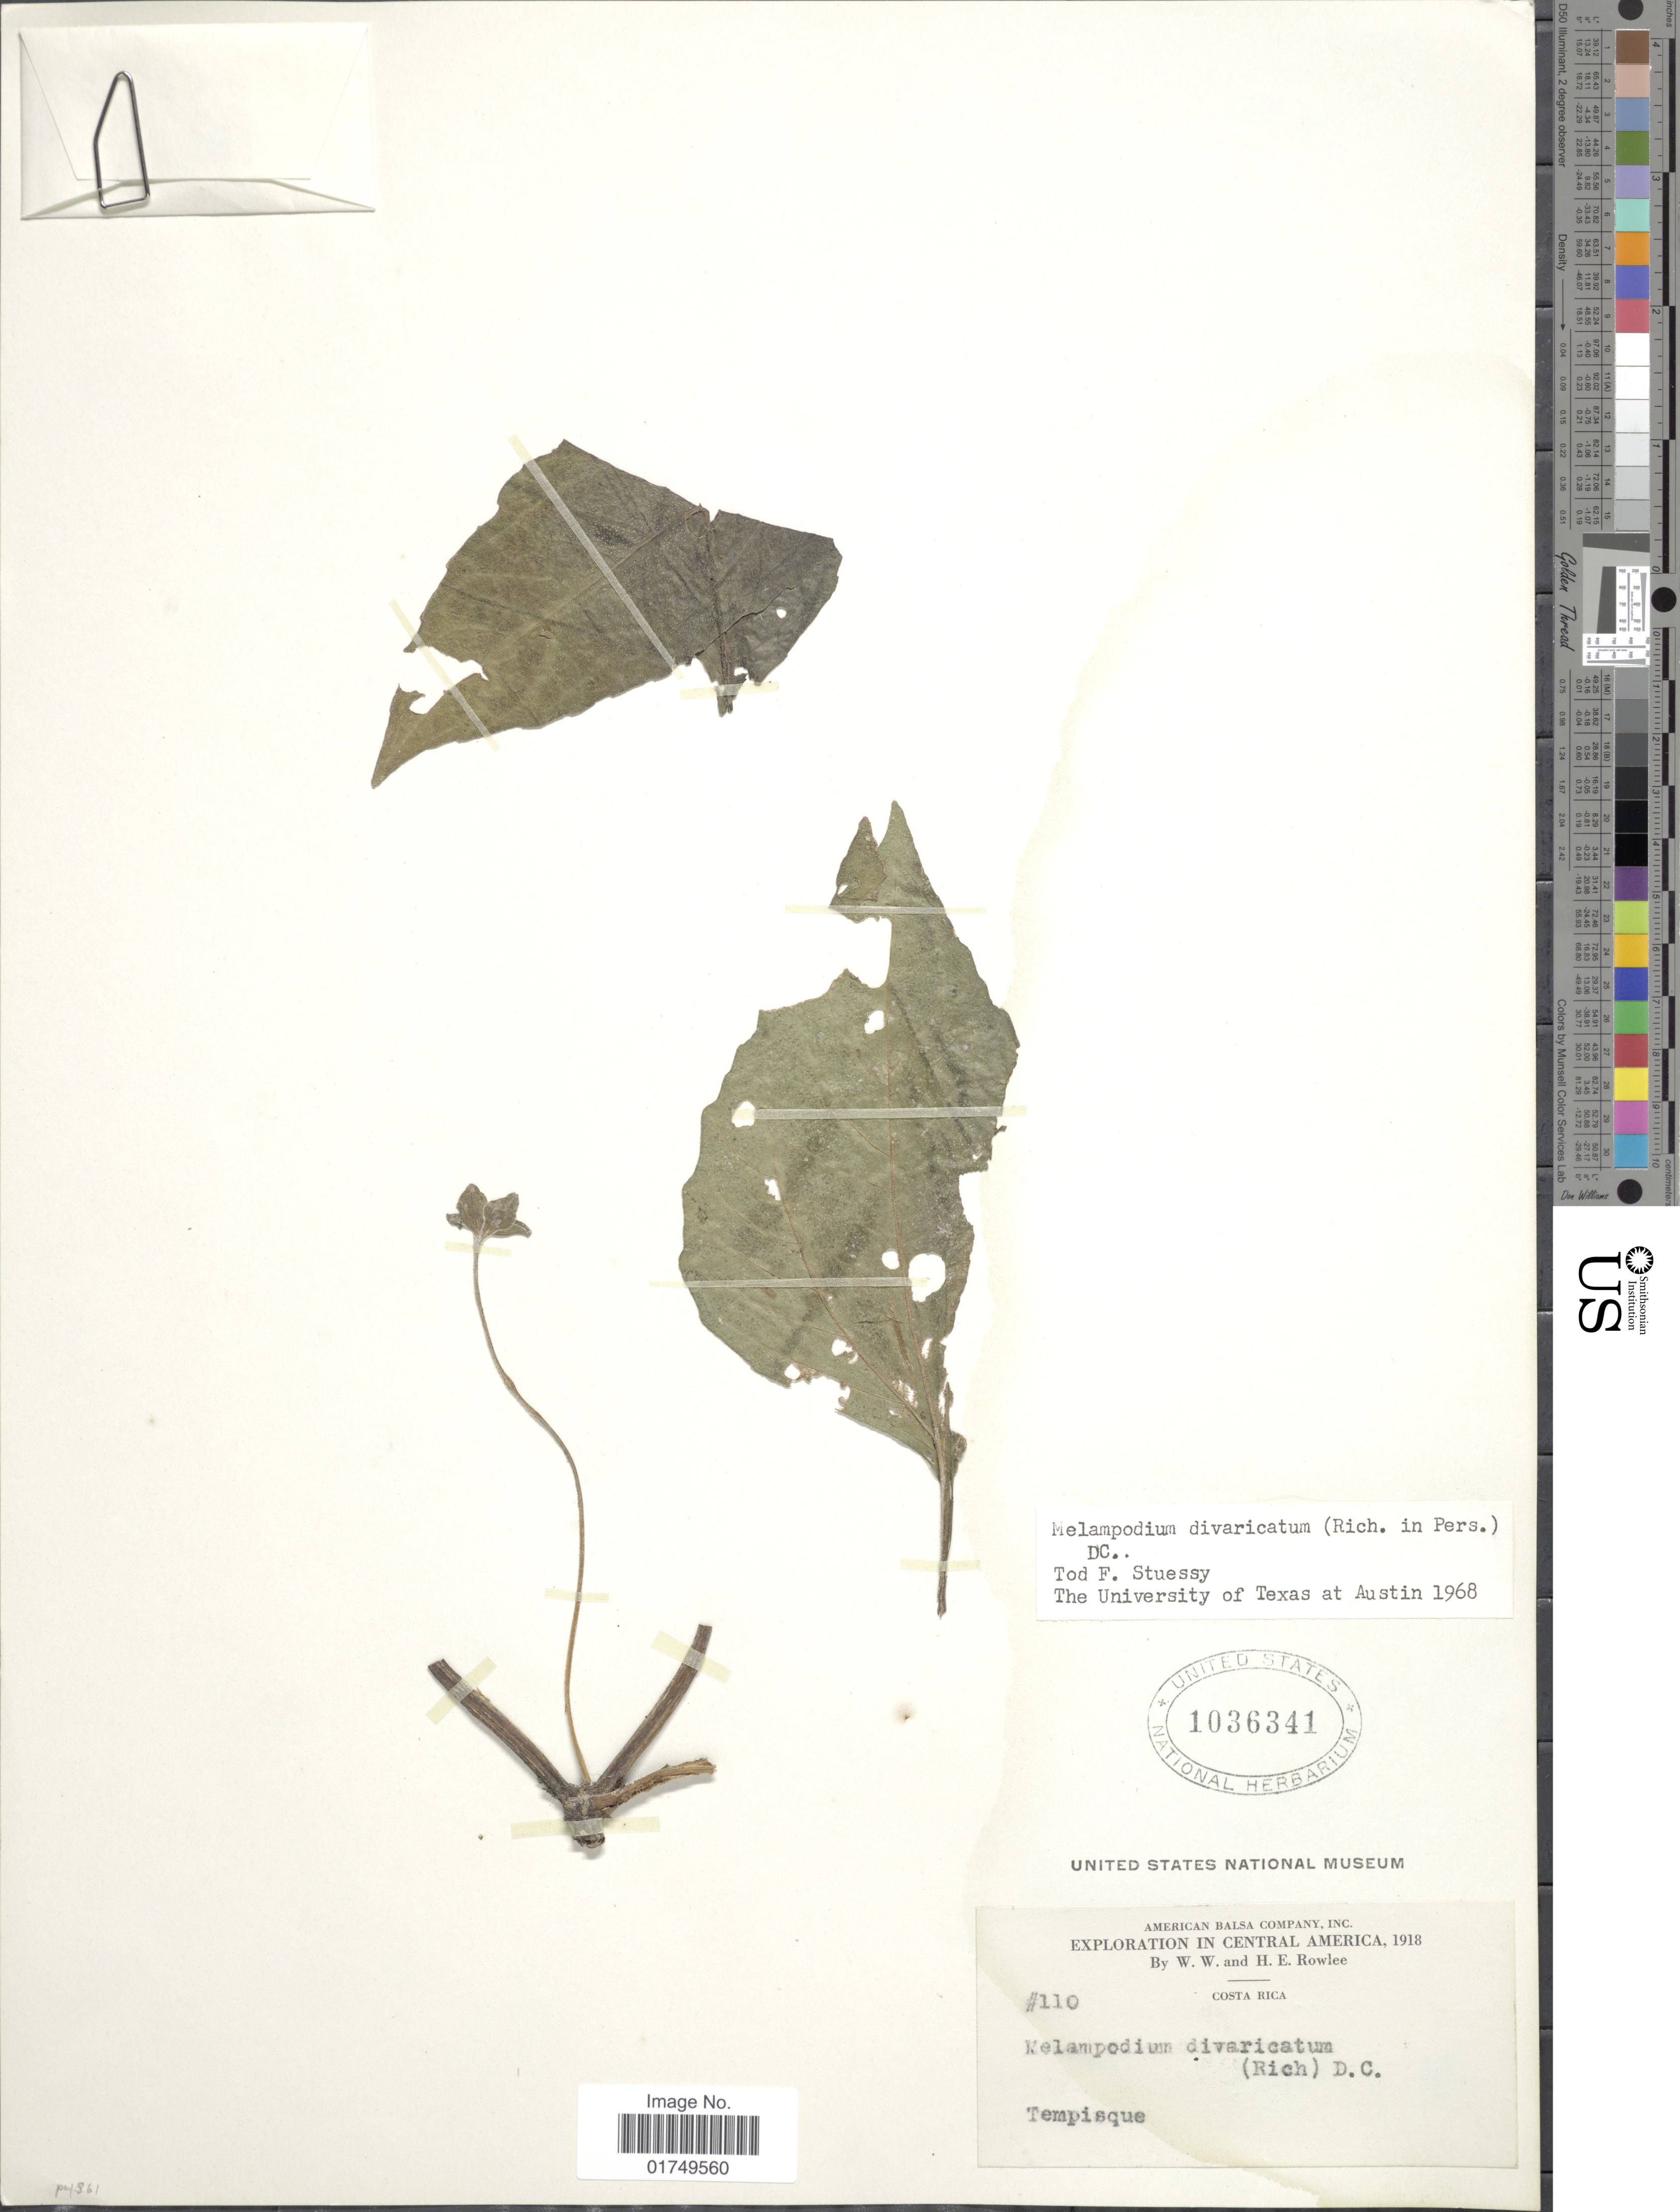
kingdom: Plantae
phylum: Tracheophyta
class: Magnoliopsida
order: Asterales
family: Asteraceae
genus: Melampodium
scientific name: Melampodium divaricatum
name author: (Rich.) DC.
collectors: W. W. Rowlee & H. E. Rowlee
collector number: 110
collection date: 1918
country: Costa Rica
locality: Tempisque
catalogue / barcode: US 1036341